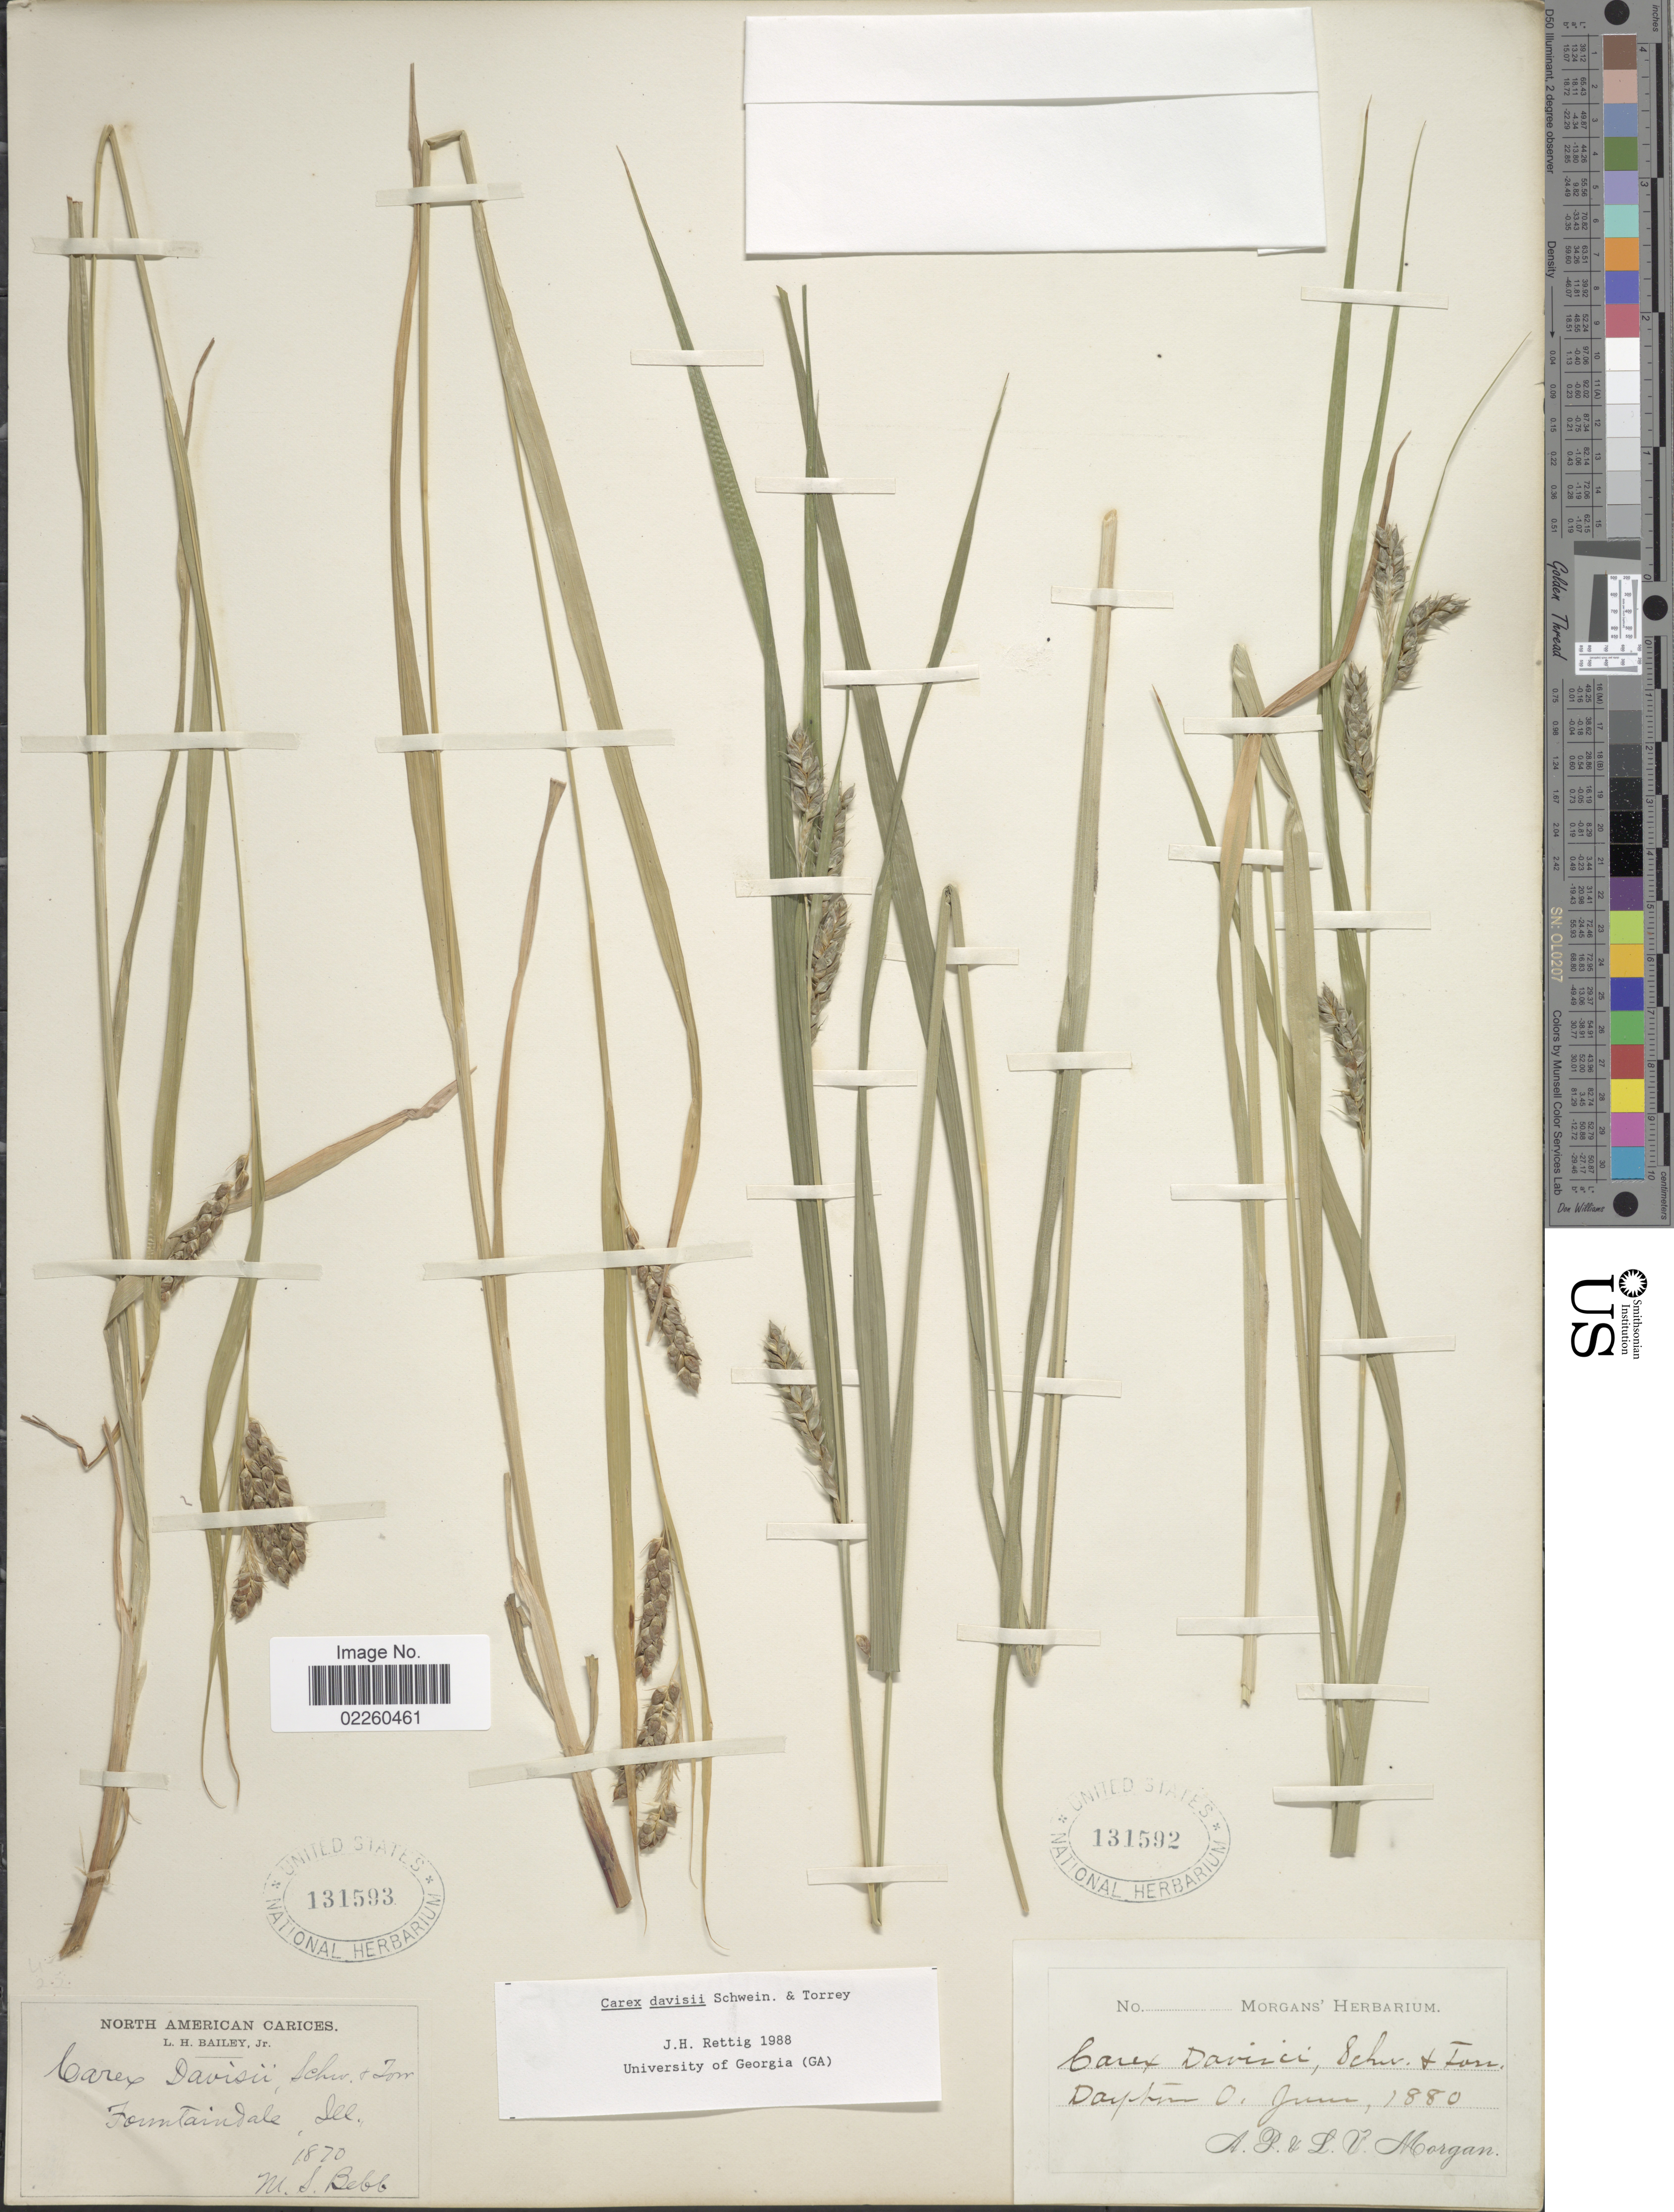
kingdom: Plantae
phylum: Tracheophyta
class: Liliopsida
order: Poales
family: Cyperaceae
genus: Carex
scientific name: Carex davisii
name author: Schwein. & Torr.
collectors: M. Bebb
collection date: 1870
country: United States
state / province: Illinois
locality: Fountaindale, Ill.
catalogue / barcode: US 131593